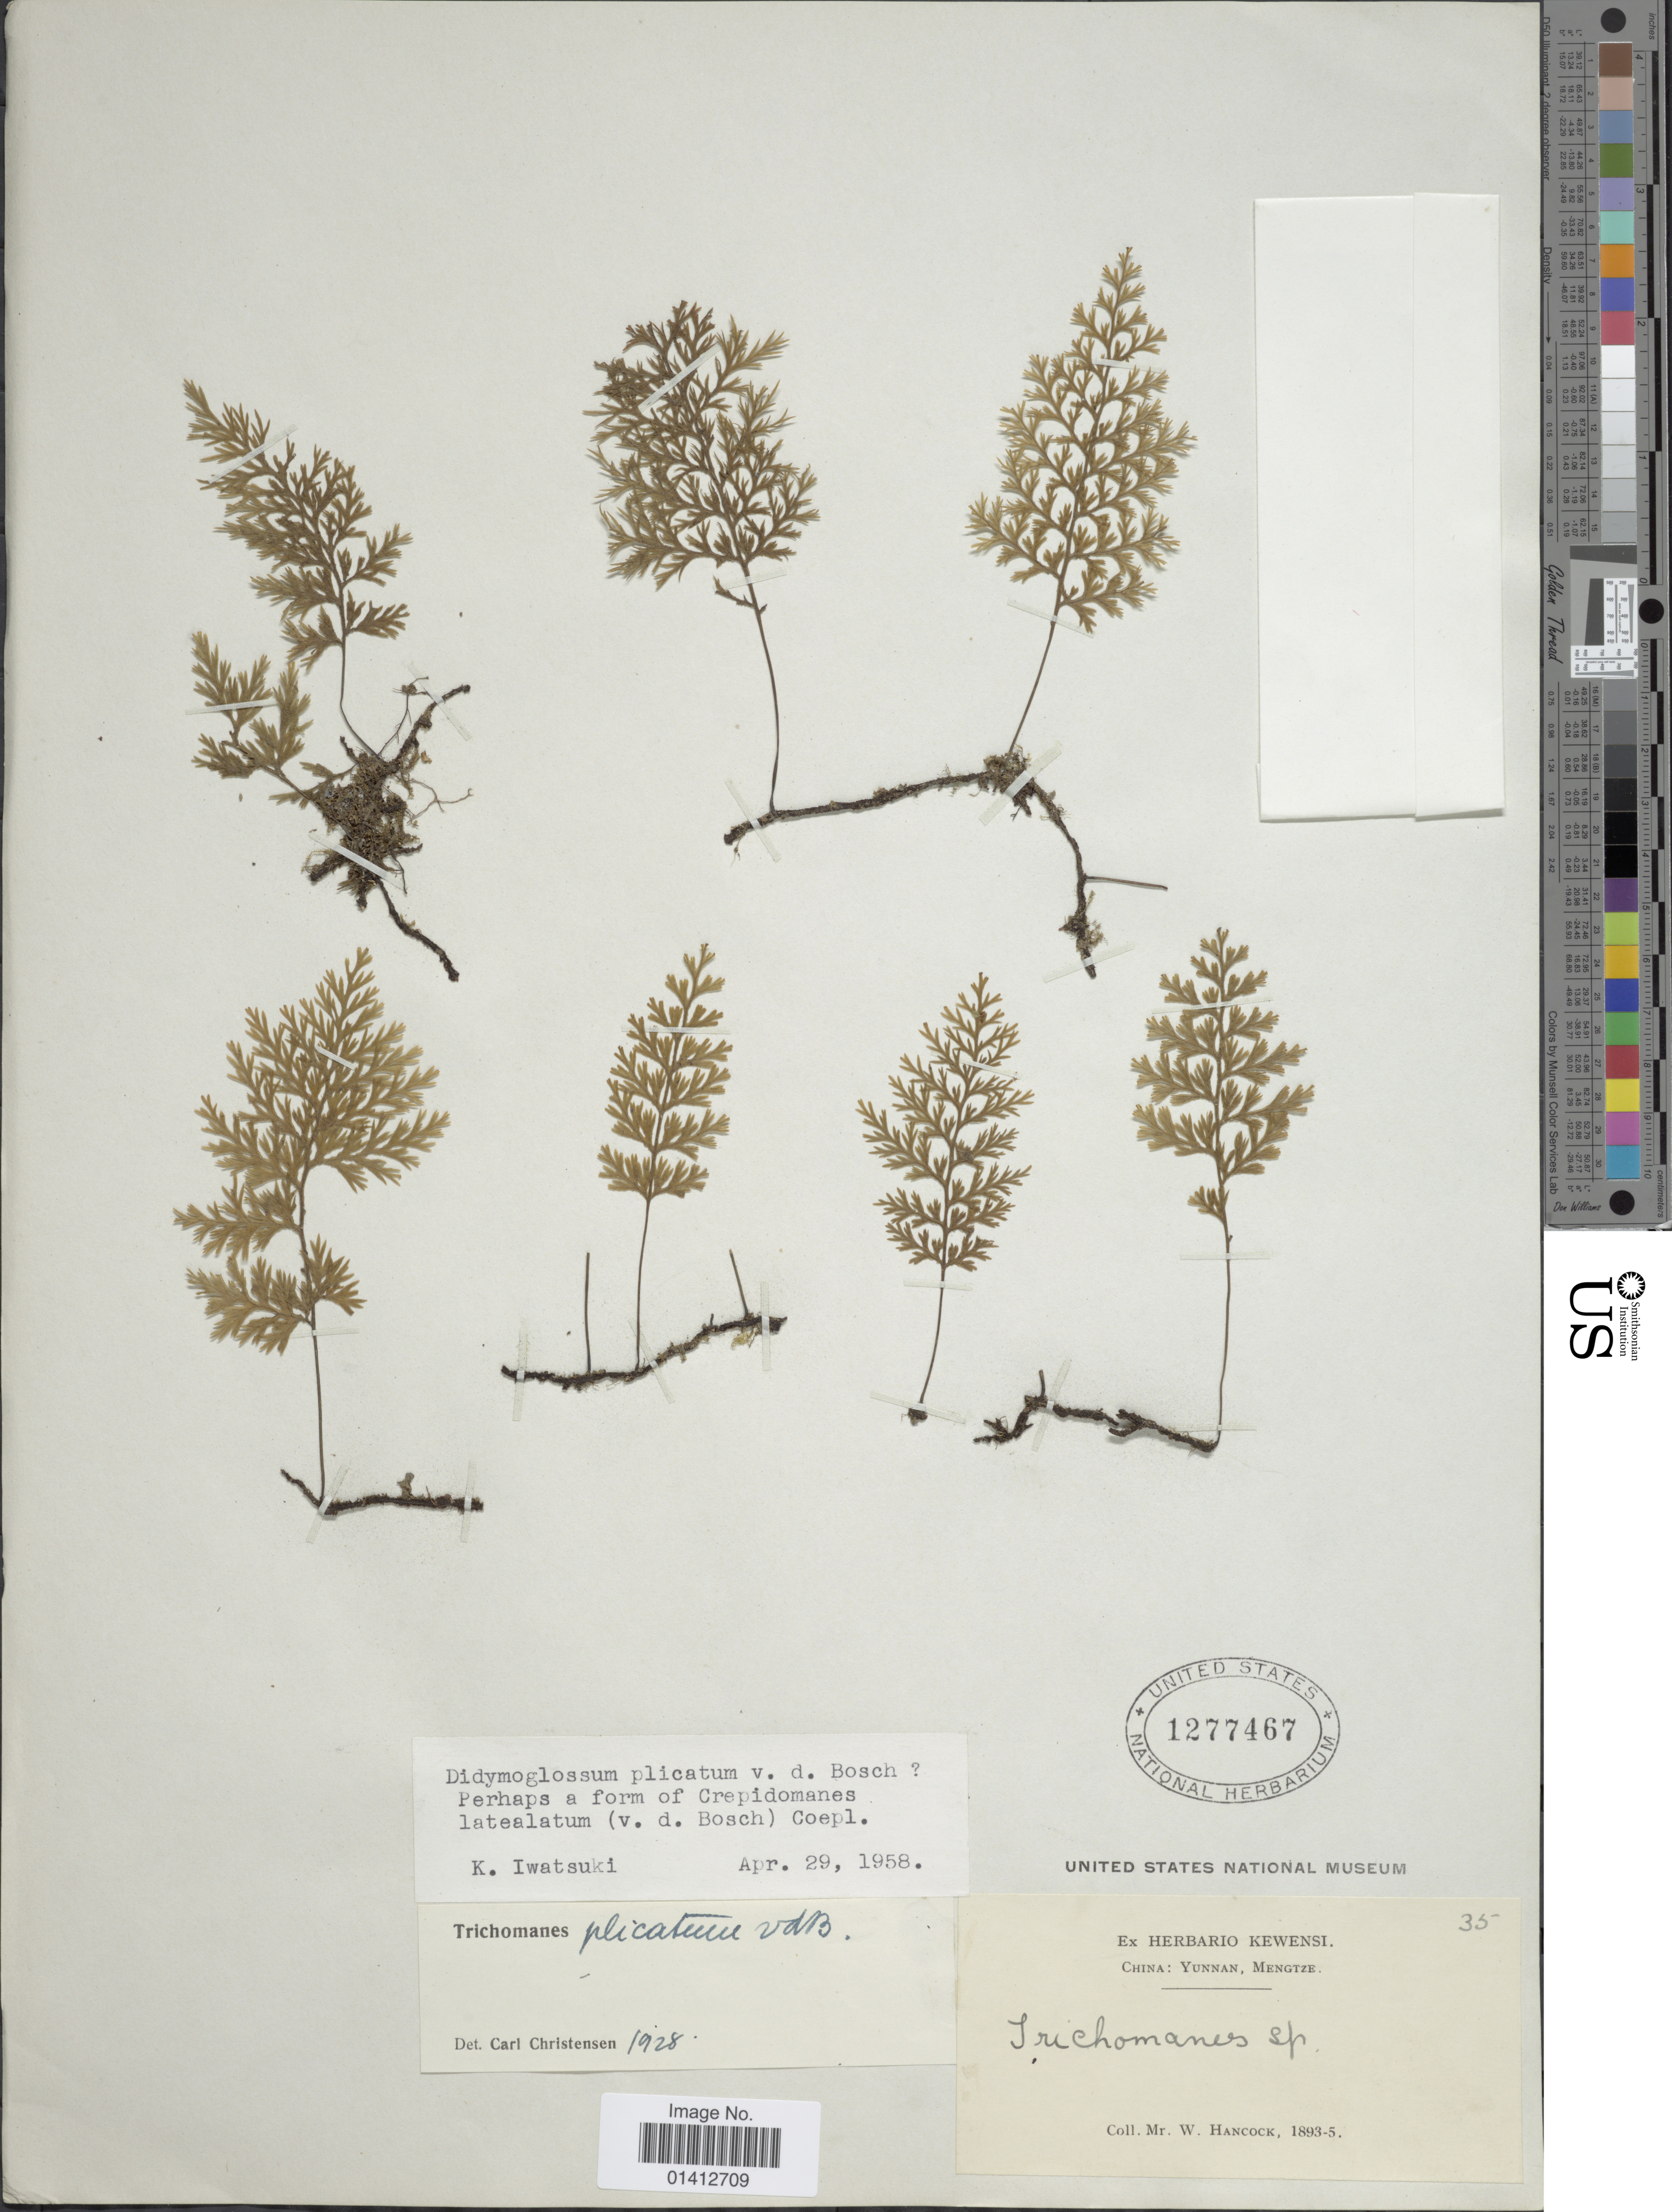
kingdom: Plantae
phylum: Tracheophyta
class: Polypodiopsida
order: Hymenophyllales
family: Hymenophyllaceae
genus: Crepidomanes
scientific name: Crepidomanes campanulatum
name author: (Roxb.) Panigrahi & Singh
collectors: W. Hancock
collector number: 35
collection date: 1893/1895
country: China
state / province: Yunnan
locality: Mengtze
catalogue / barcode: US 1277467